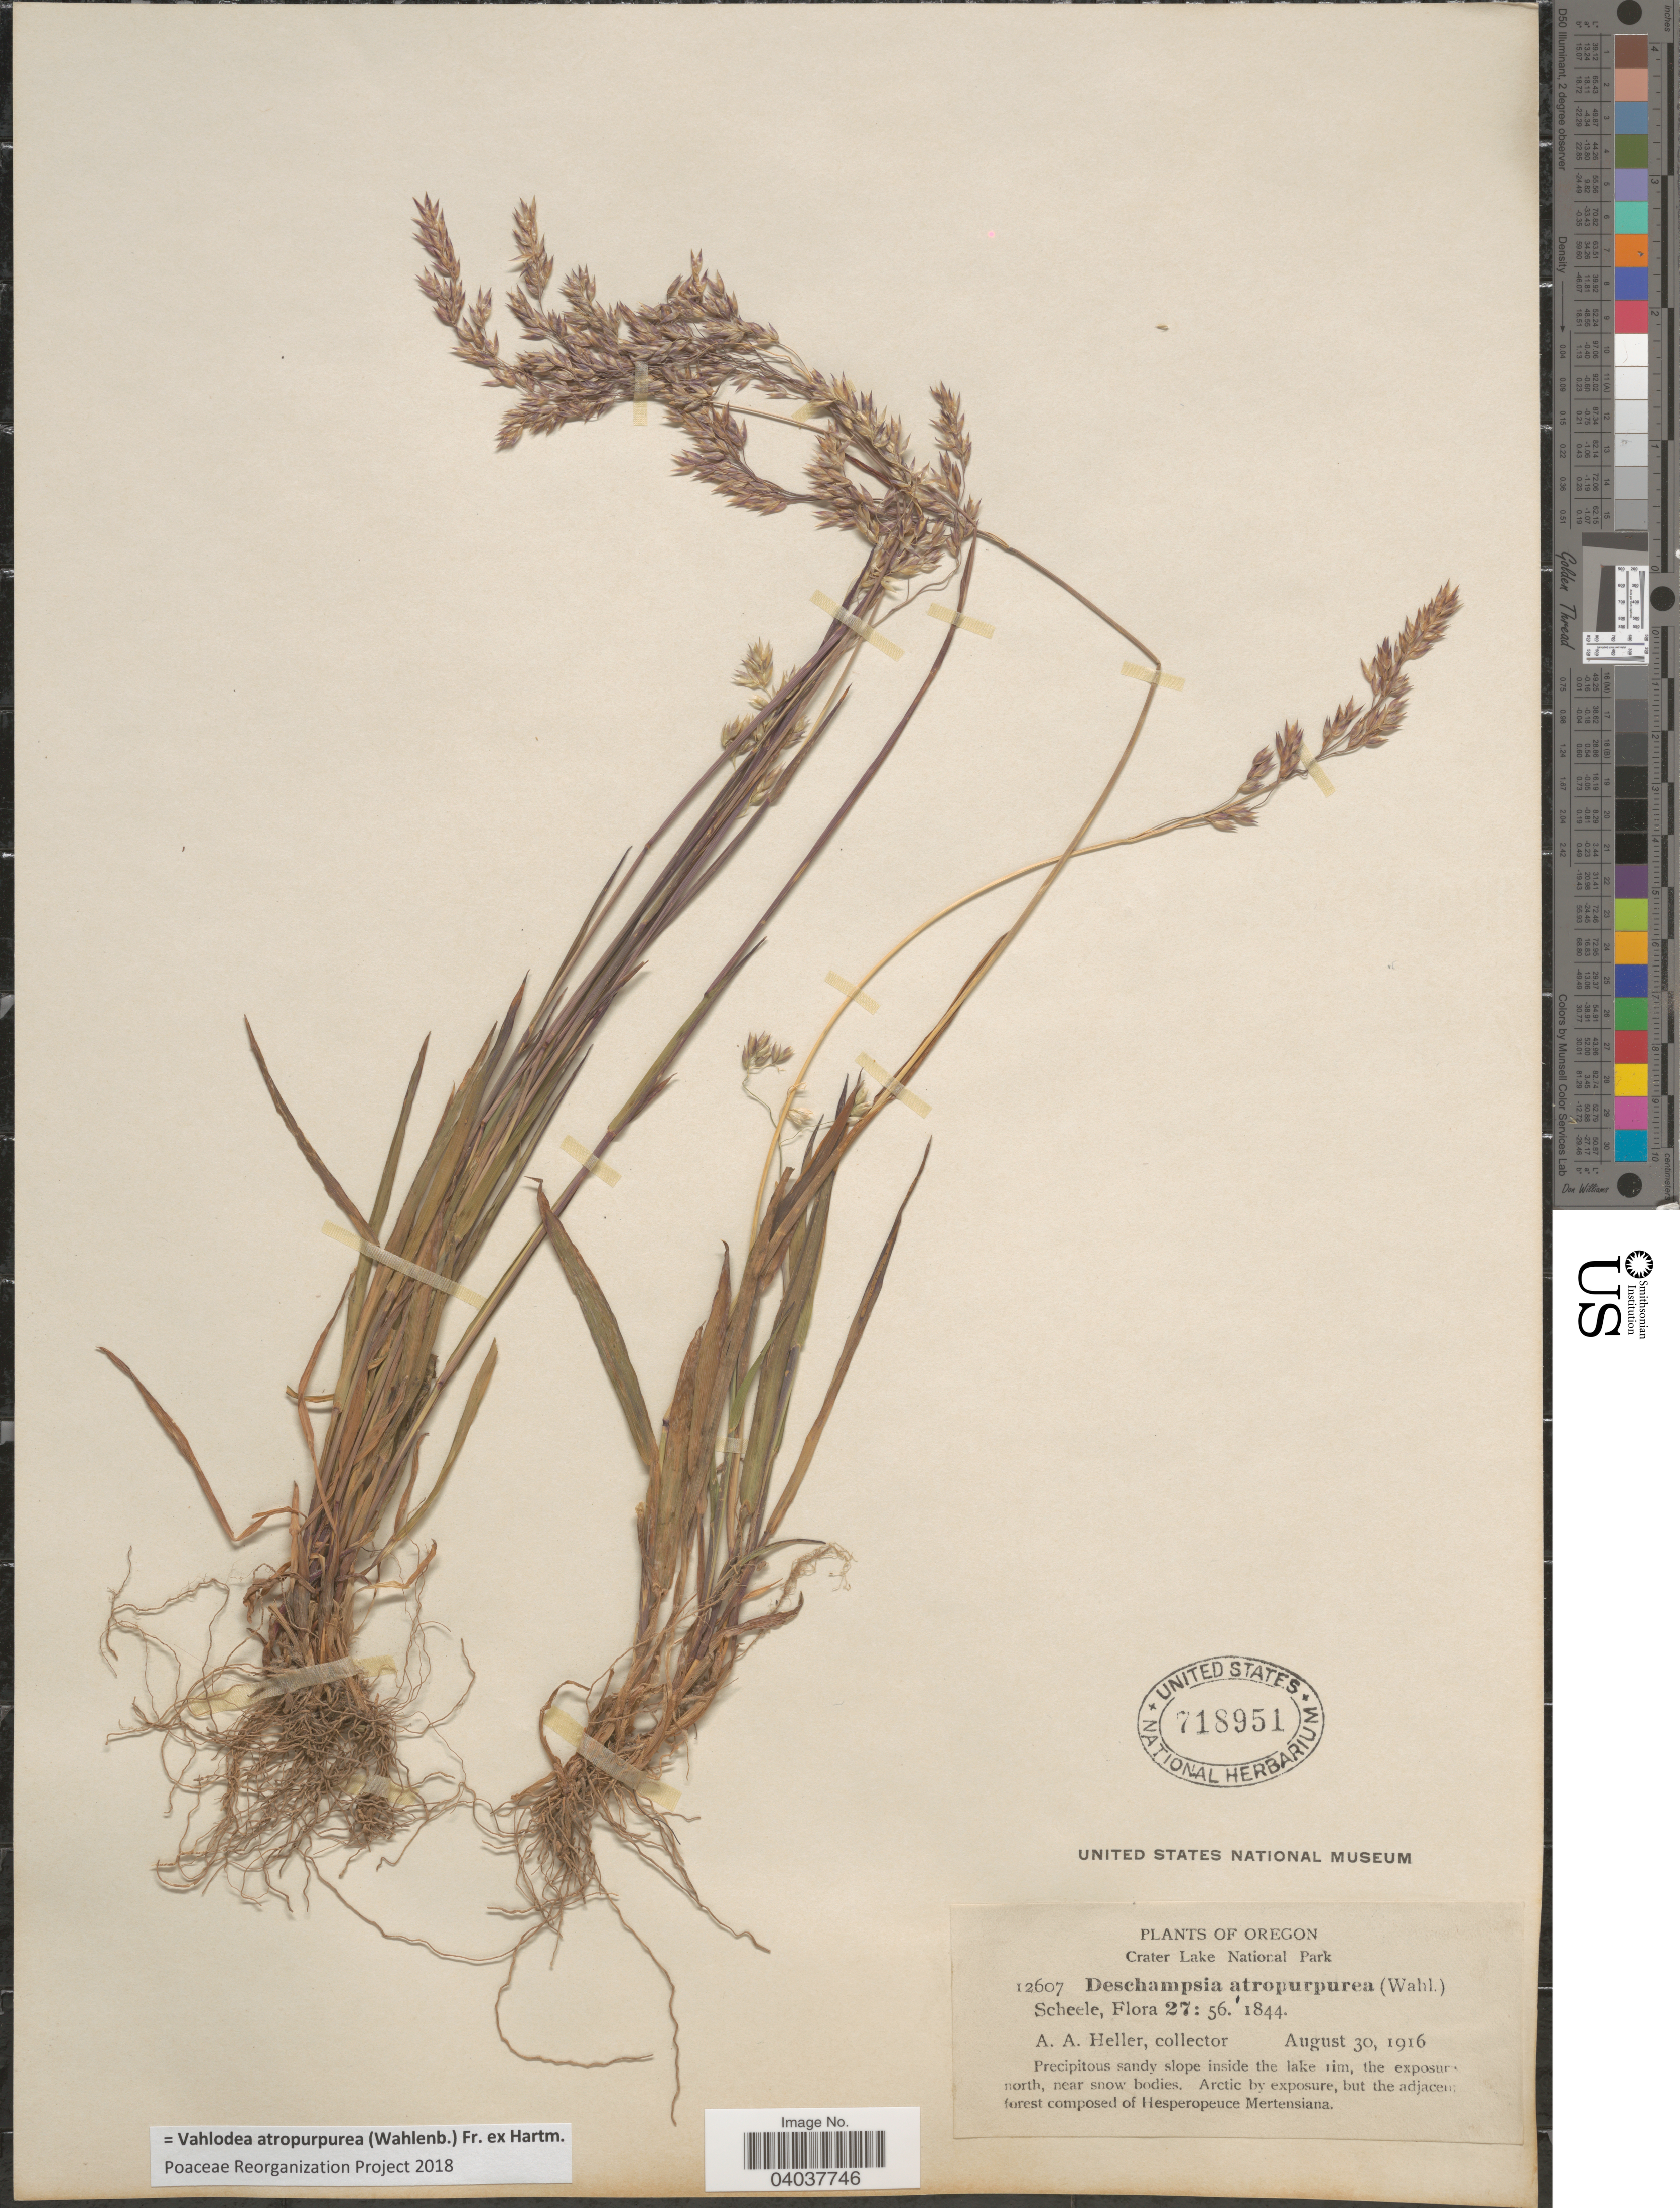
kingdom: Plantae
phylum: Tracheophyta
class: Liliopsida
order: Poales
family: Poaceae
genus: Vahlodea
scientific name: Vahlodea atropurpurea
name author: (Wahlenb.) Fr. ex Hartm.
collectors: A. A. Heller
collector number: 12607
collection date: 1916-08-30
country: United States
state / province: Oregon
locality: Crater Lake National Park. Inside the lake rim, the exposure north, near snow bodies.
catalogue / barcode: US 718951